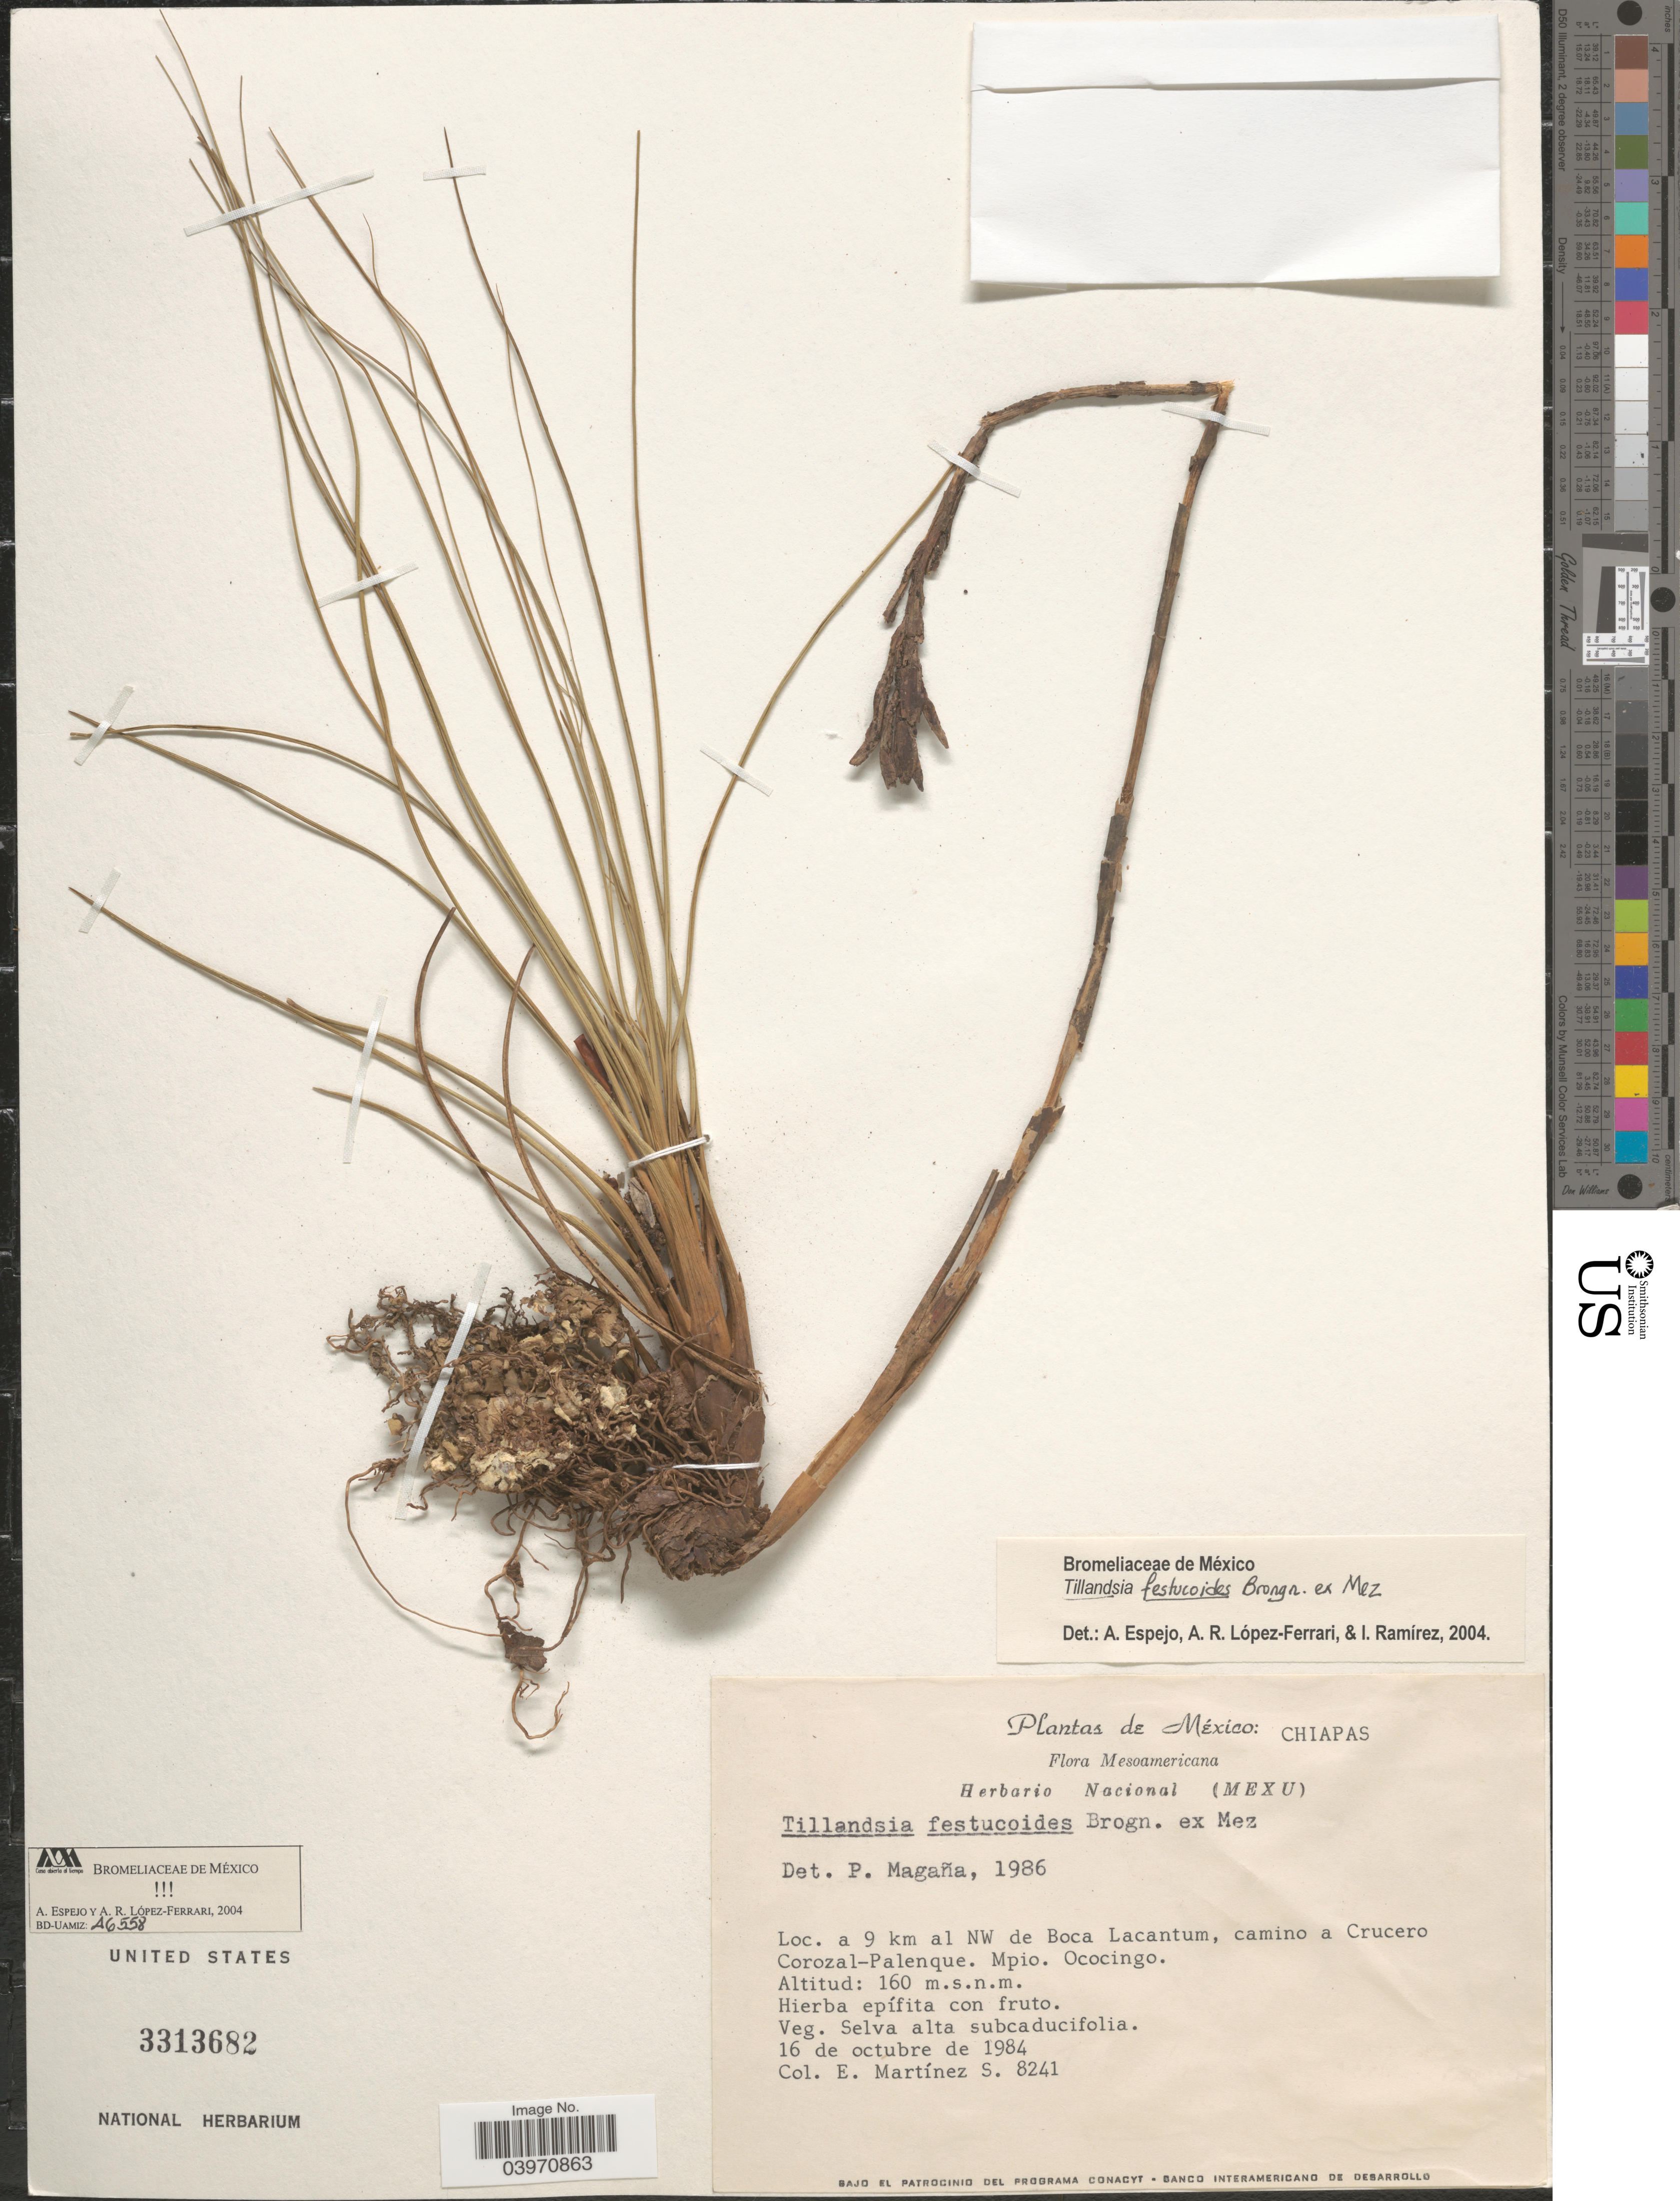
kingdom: Plantae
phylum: Tracheophyta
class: Liliopsida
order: Poales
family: Bromeliaceae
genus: Tillandsia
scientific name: Tillandsia festucoides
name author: Brongn. ex Mez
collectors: E. M. Martínez S.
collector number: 8241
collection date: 1984-10-16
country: Mexico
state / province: Chiapas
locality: Mesoamericana. A 9 km al NW de Boca Lacantum, camino a Crucero Corozal-Palenque. Mpio. Ococingo.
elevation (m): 160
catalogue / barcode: US 3313682